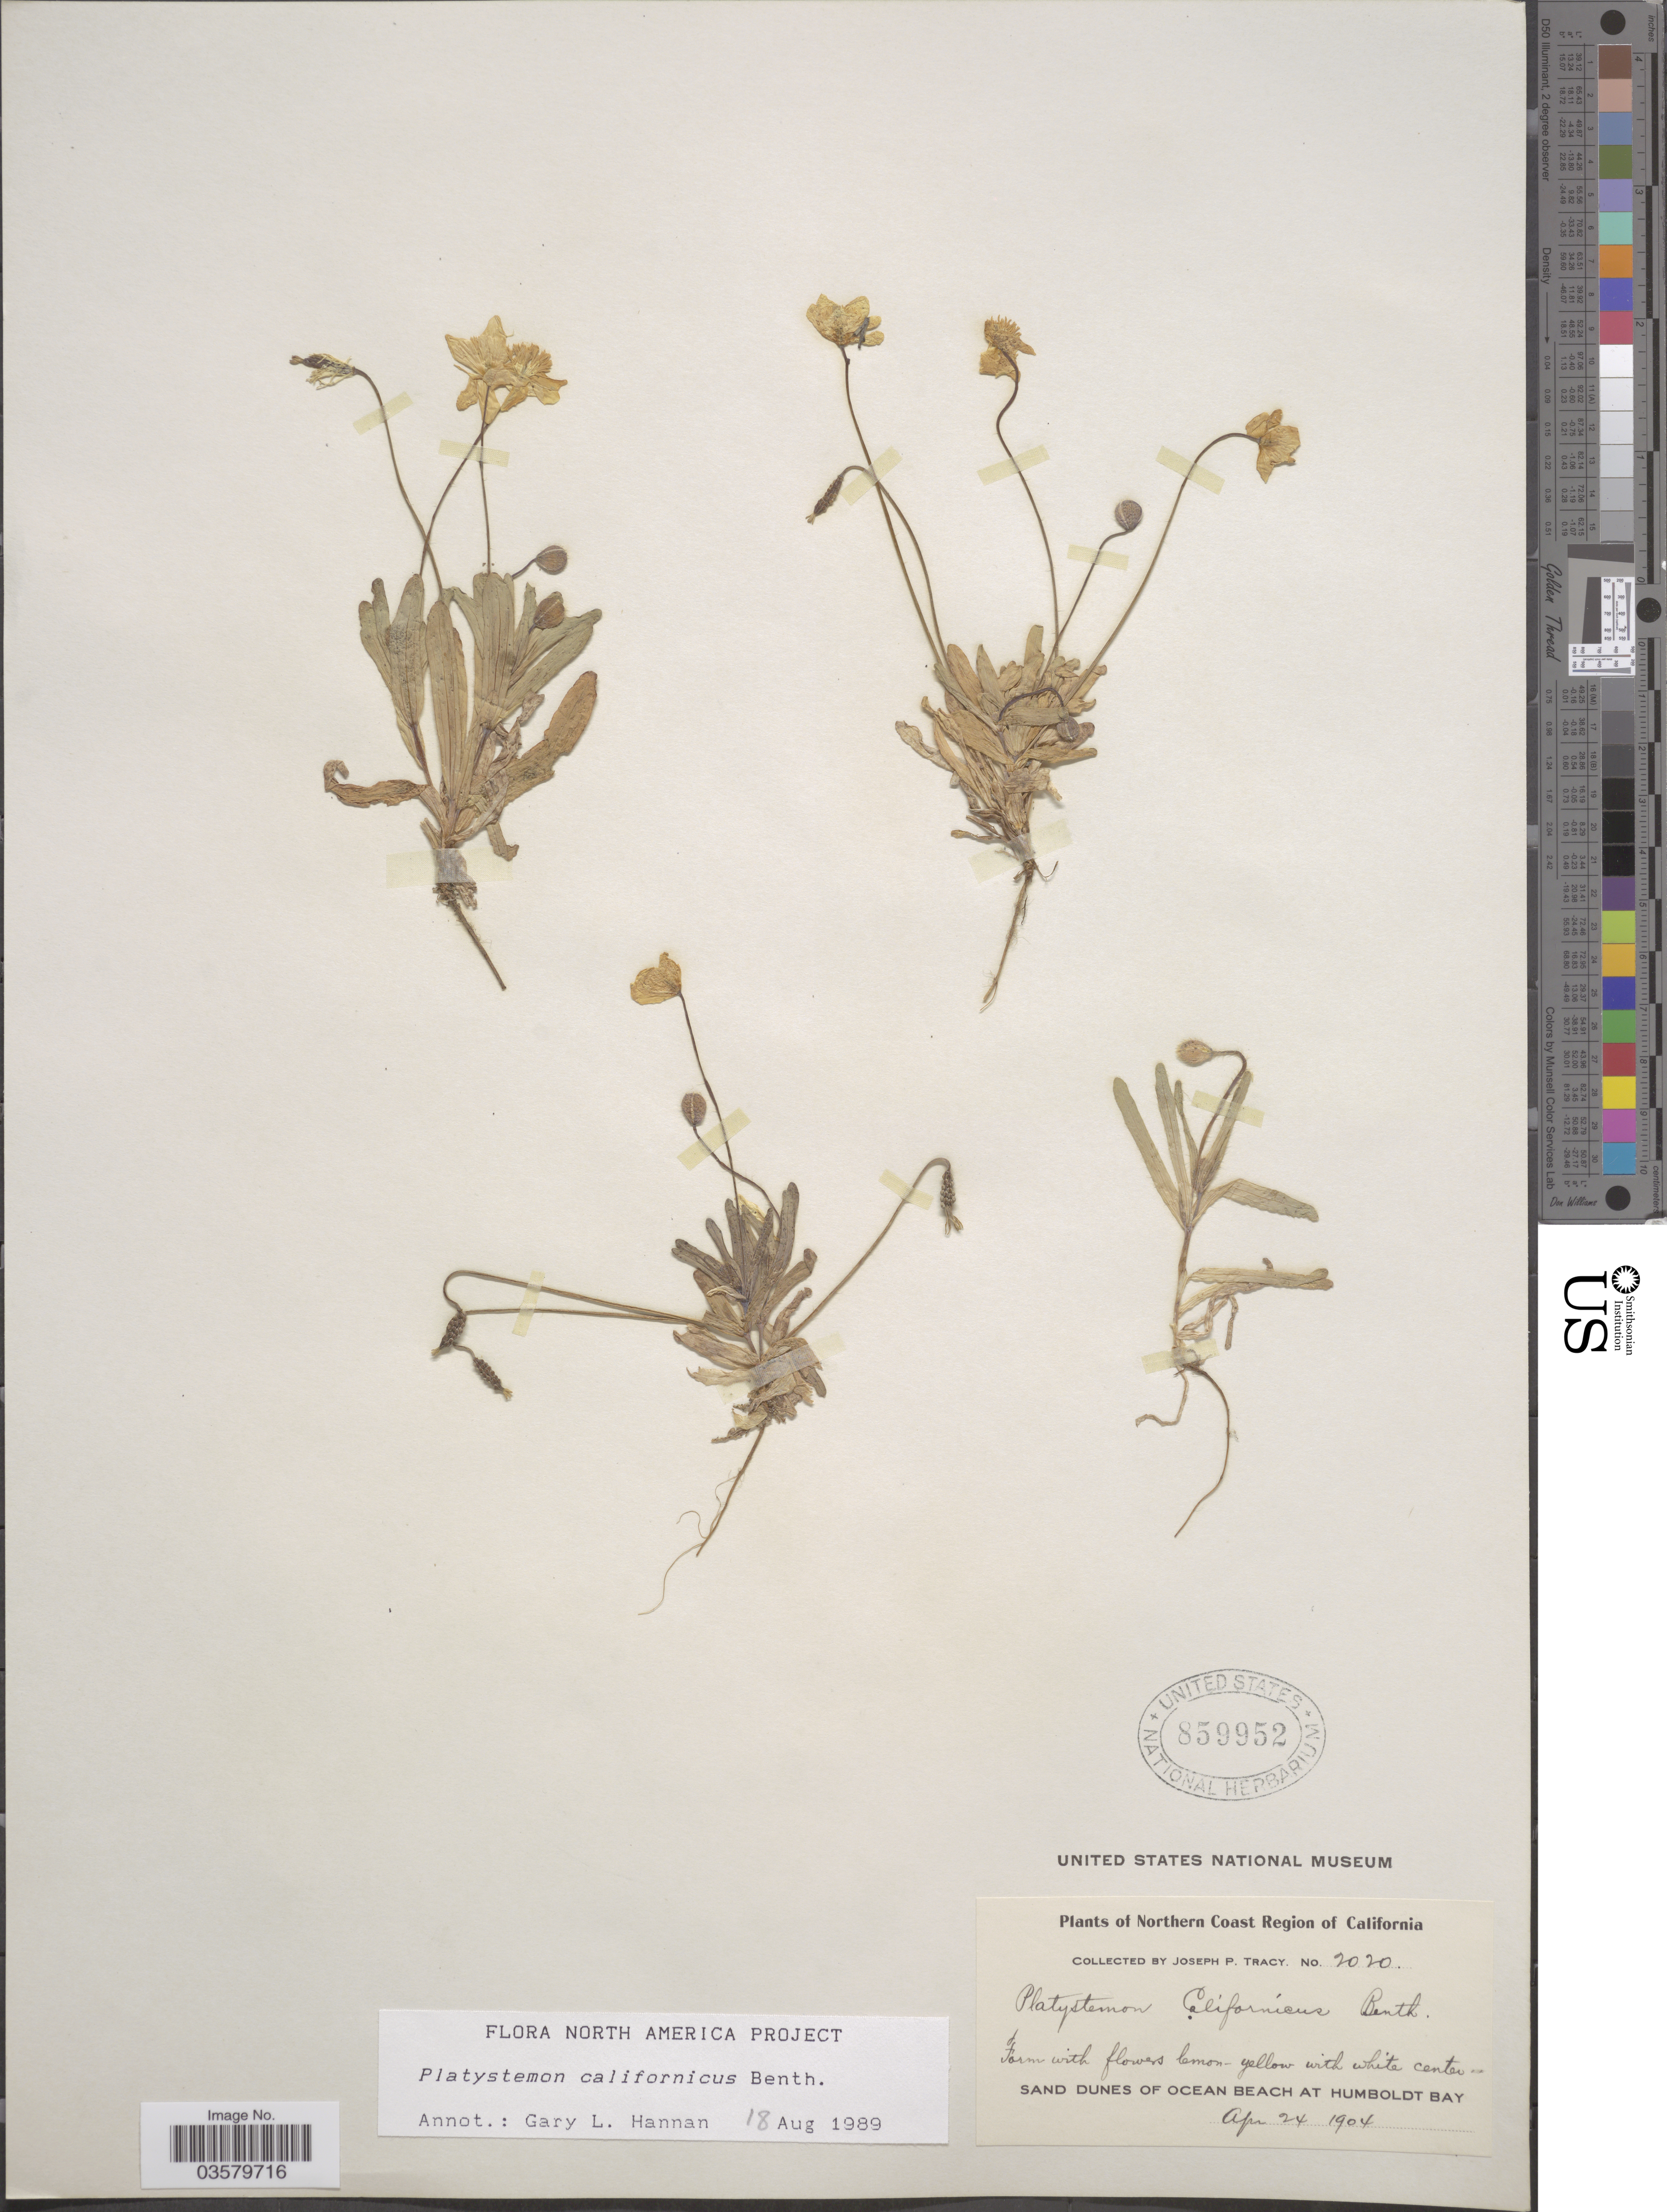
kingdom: Plantae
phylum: Tracheophyta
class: Magnoliopsida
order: Ranunculales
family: Papaveraceae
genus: Platystemon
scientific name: Platystemon californicus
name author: Benth.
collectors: J. Tracy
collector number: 2020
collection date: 1904-04-24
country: United States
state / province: California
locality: Northern Coast Region of California. Sand dunes of Ocean Beach at Humboldt Bay.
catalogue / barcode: US 859952